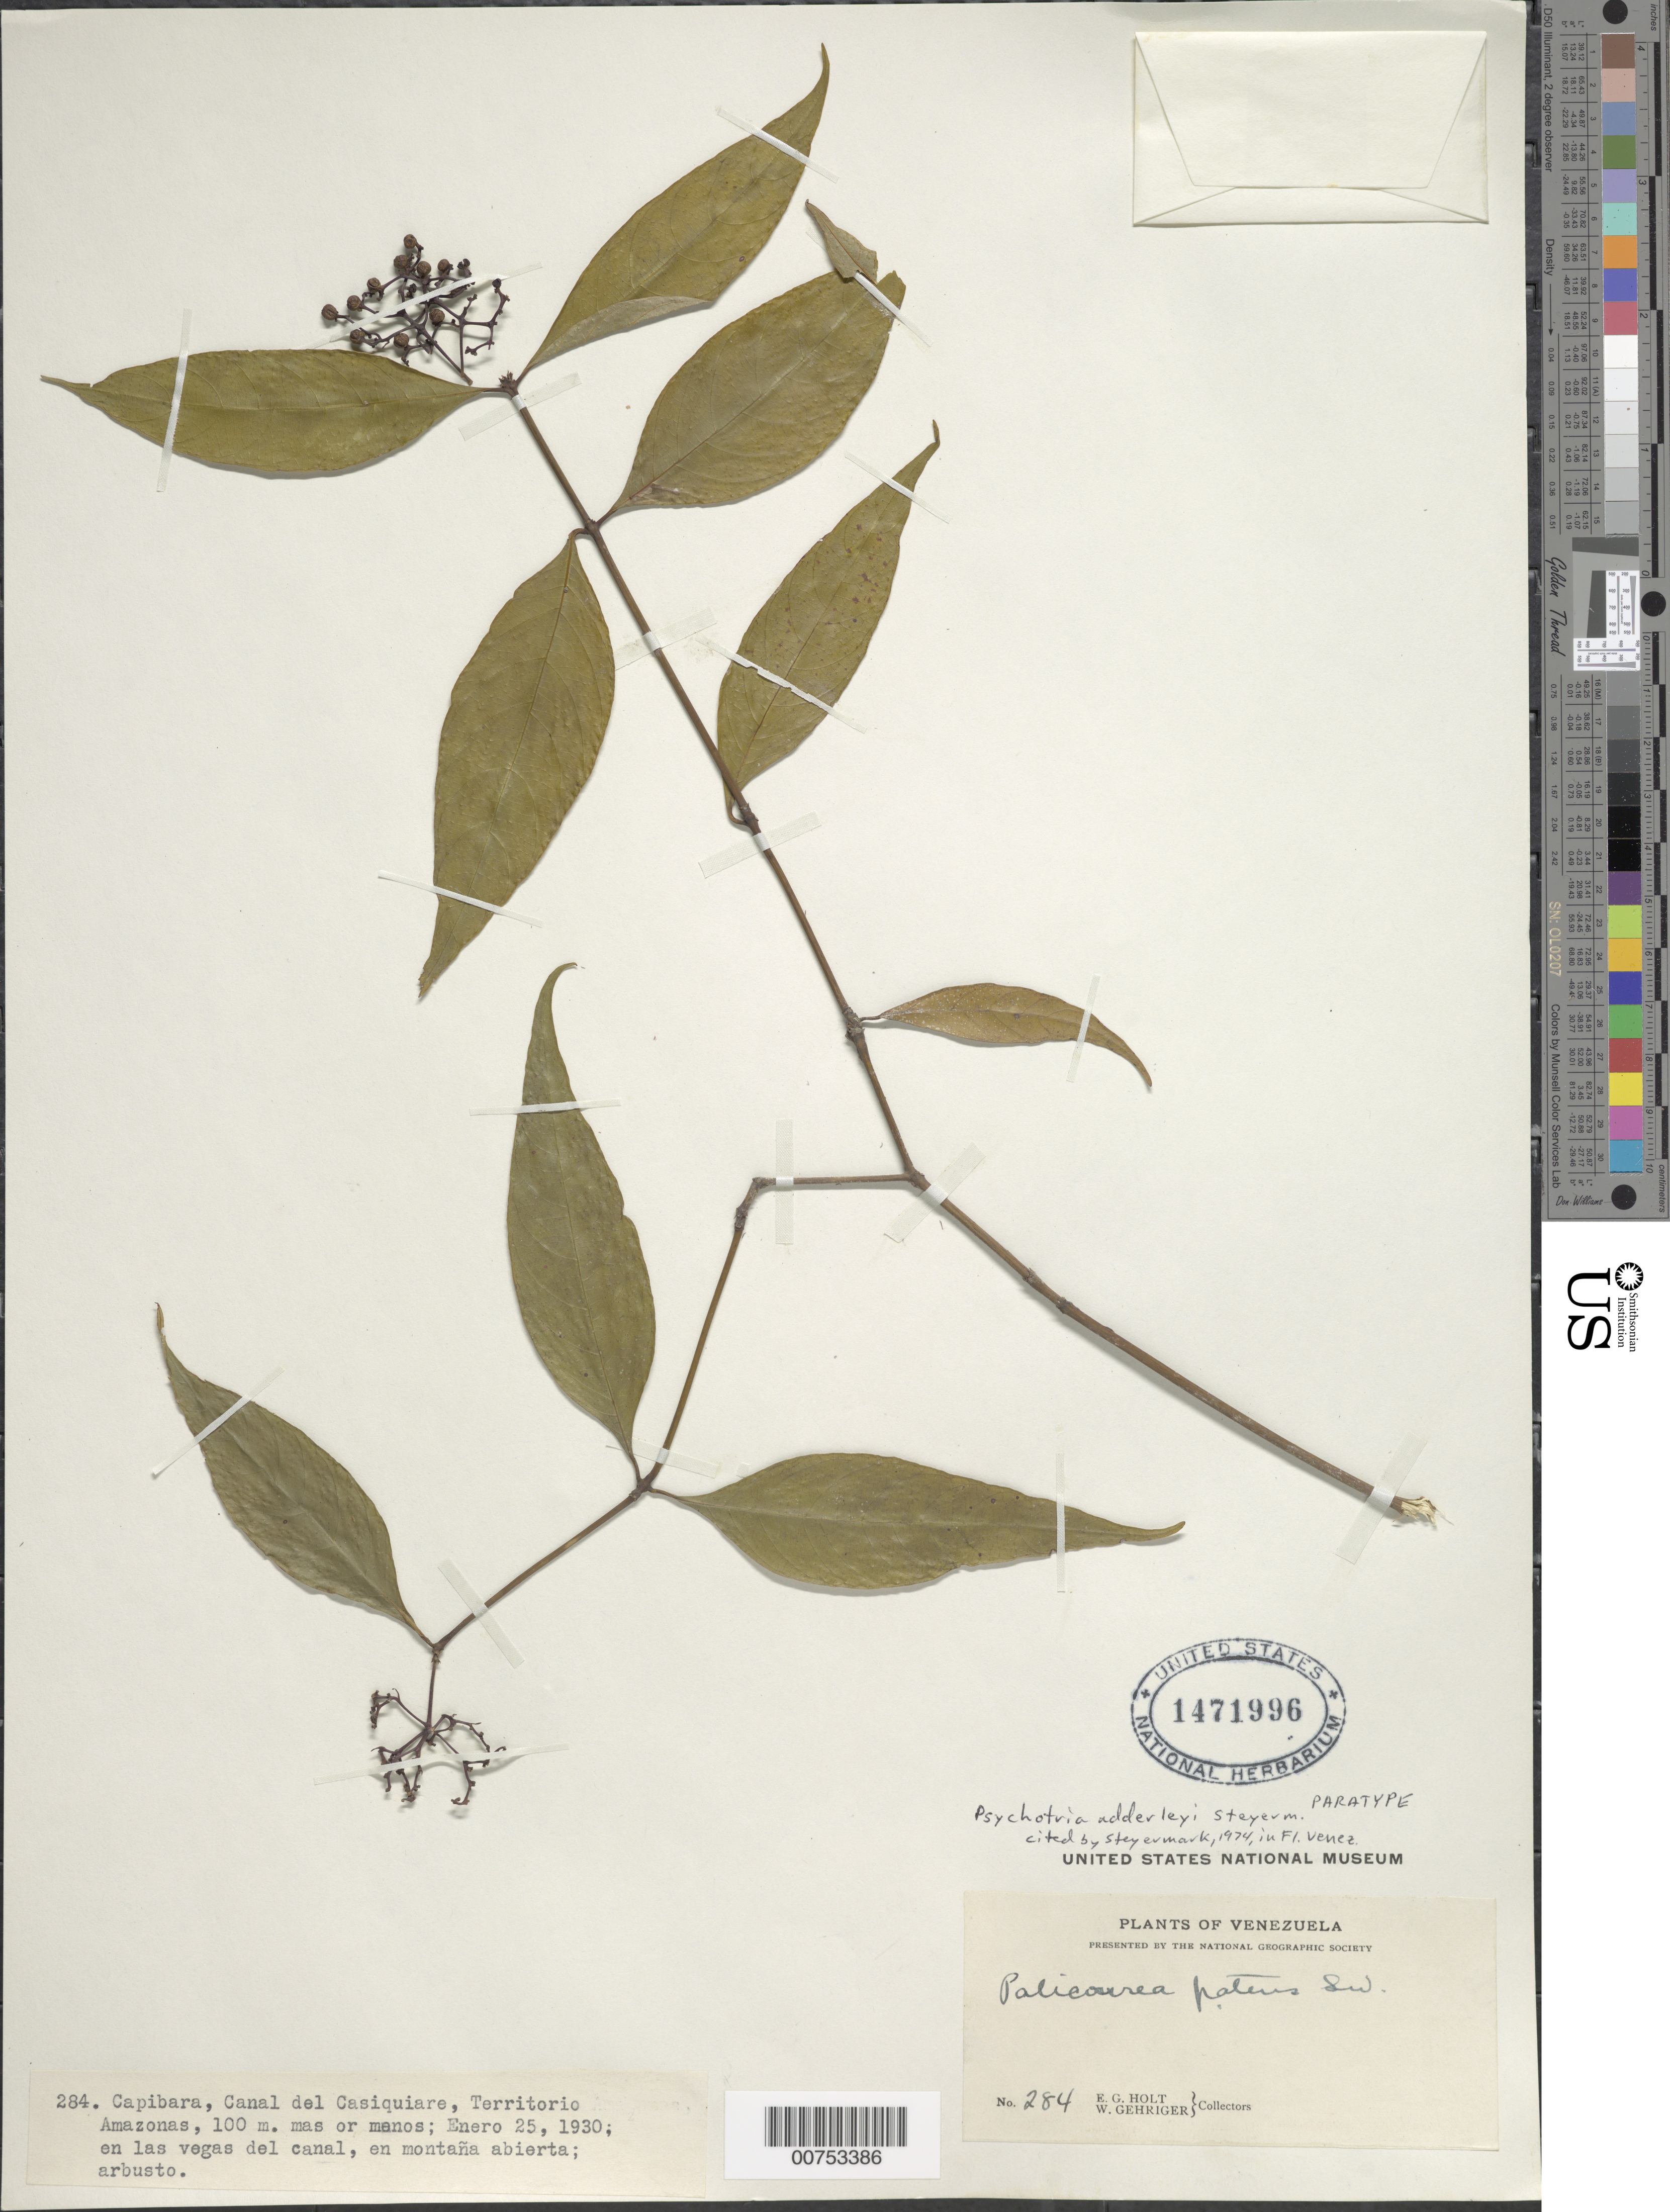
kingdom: Plantae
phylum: Tracheophyta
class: Magnoliopsida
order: Gentianales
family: Rubiaceae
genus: Psychotria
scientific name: Psychotria adderleyi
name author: Steyerm.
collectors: E. Holt & W. Gehriger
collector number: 284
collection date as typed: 25-Jan-30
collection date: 1930-01-25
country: Venezuela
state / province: Amazonas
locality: Capibara, Canal del Casiquiare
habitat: Las vegas del canal, en montana abierta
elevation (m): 100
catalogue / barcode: US 1471996